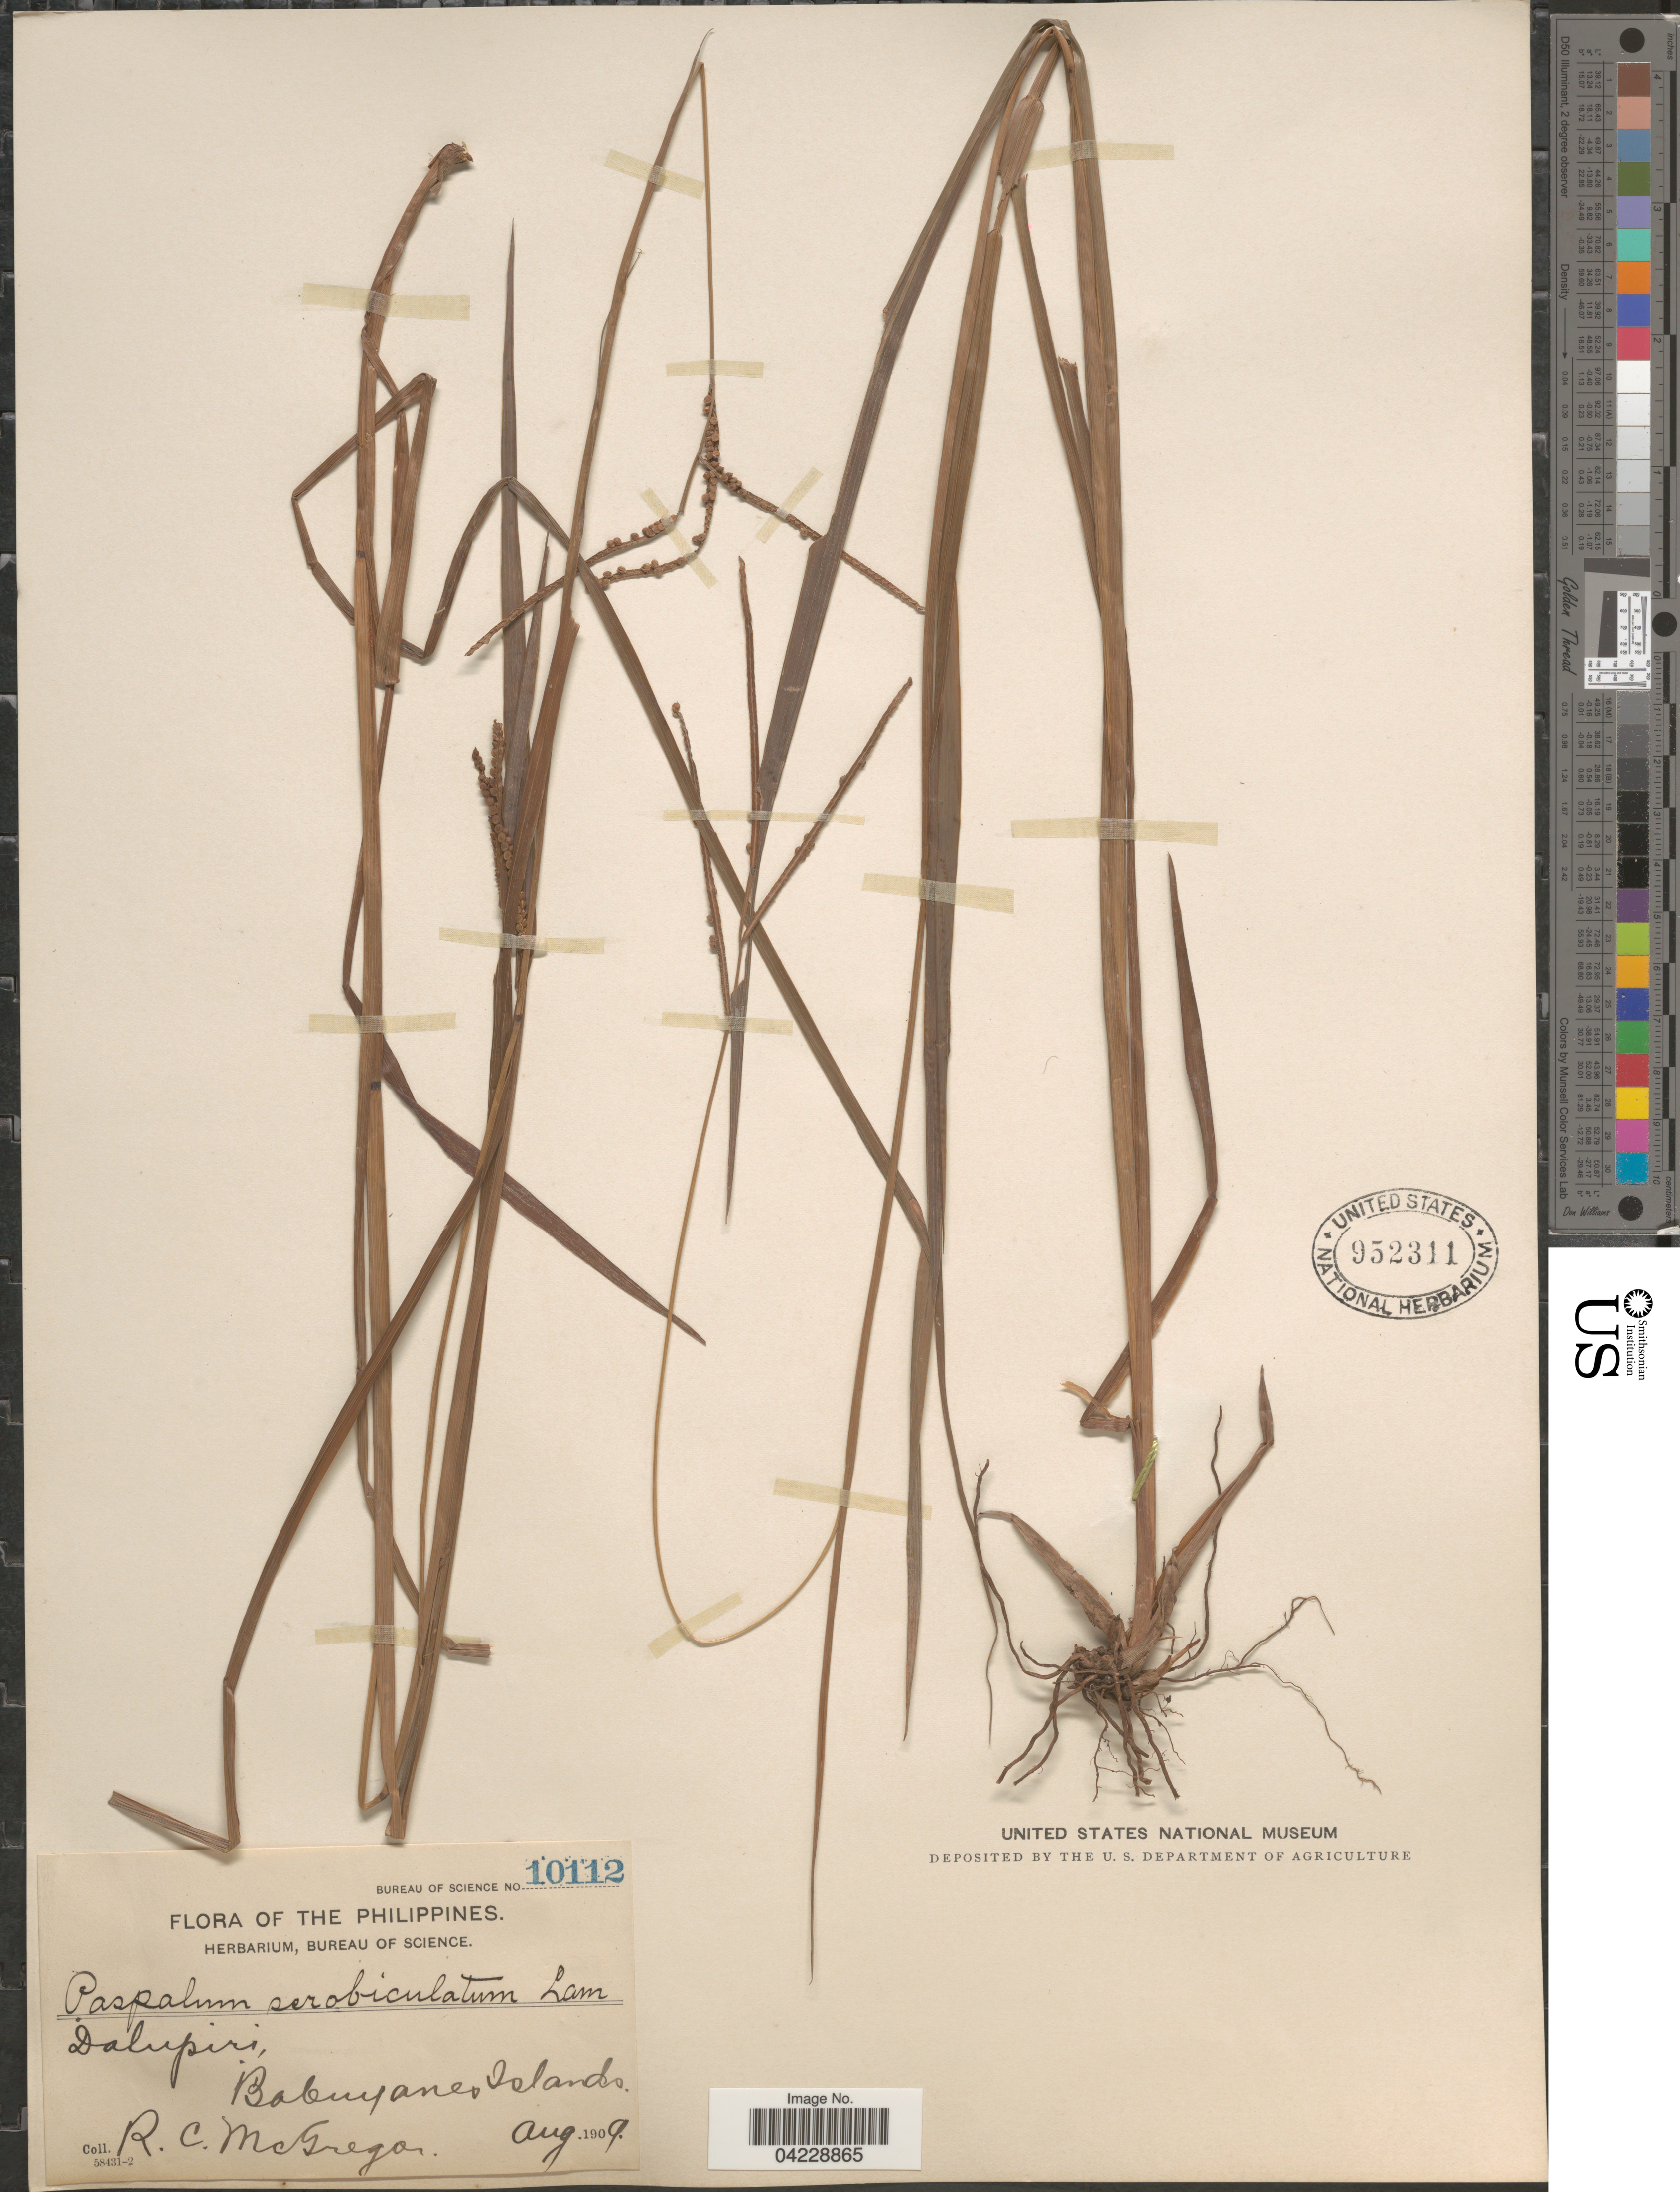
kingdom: Plantae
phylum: Tracheophyta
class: Liliopsida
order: Poales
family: Poaceae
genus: Paspalum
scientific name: Paspalum scrobiculatum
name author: L.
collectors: R. C. McGregor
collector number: Bureau of Science 10112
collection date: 1909-08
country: Philippines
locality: Dalupiri, Babuyanes Islands.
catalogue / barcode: US 952311